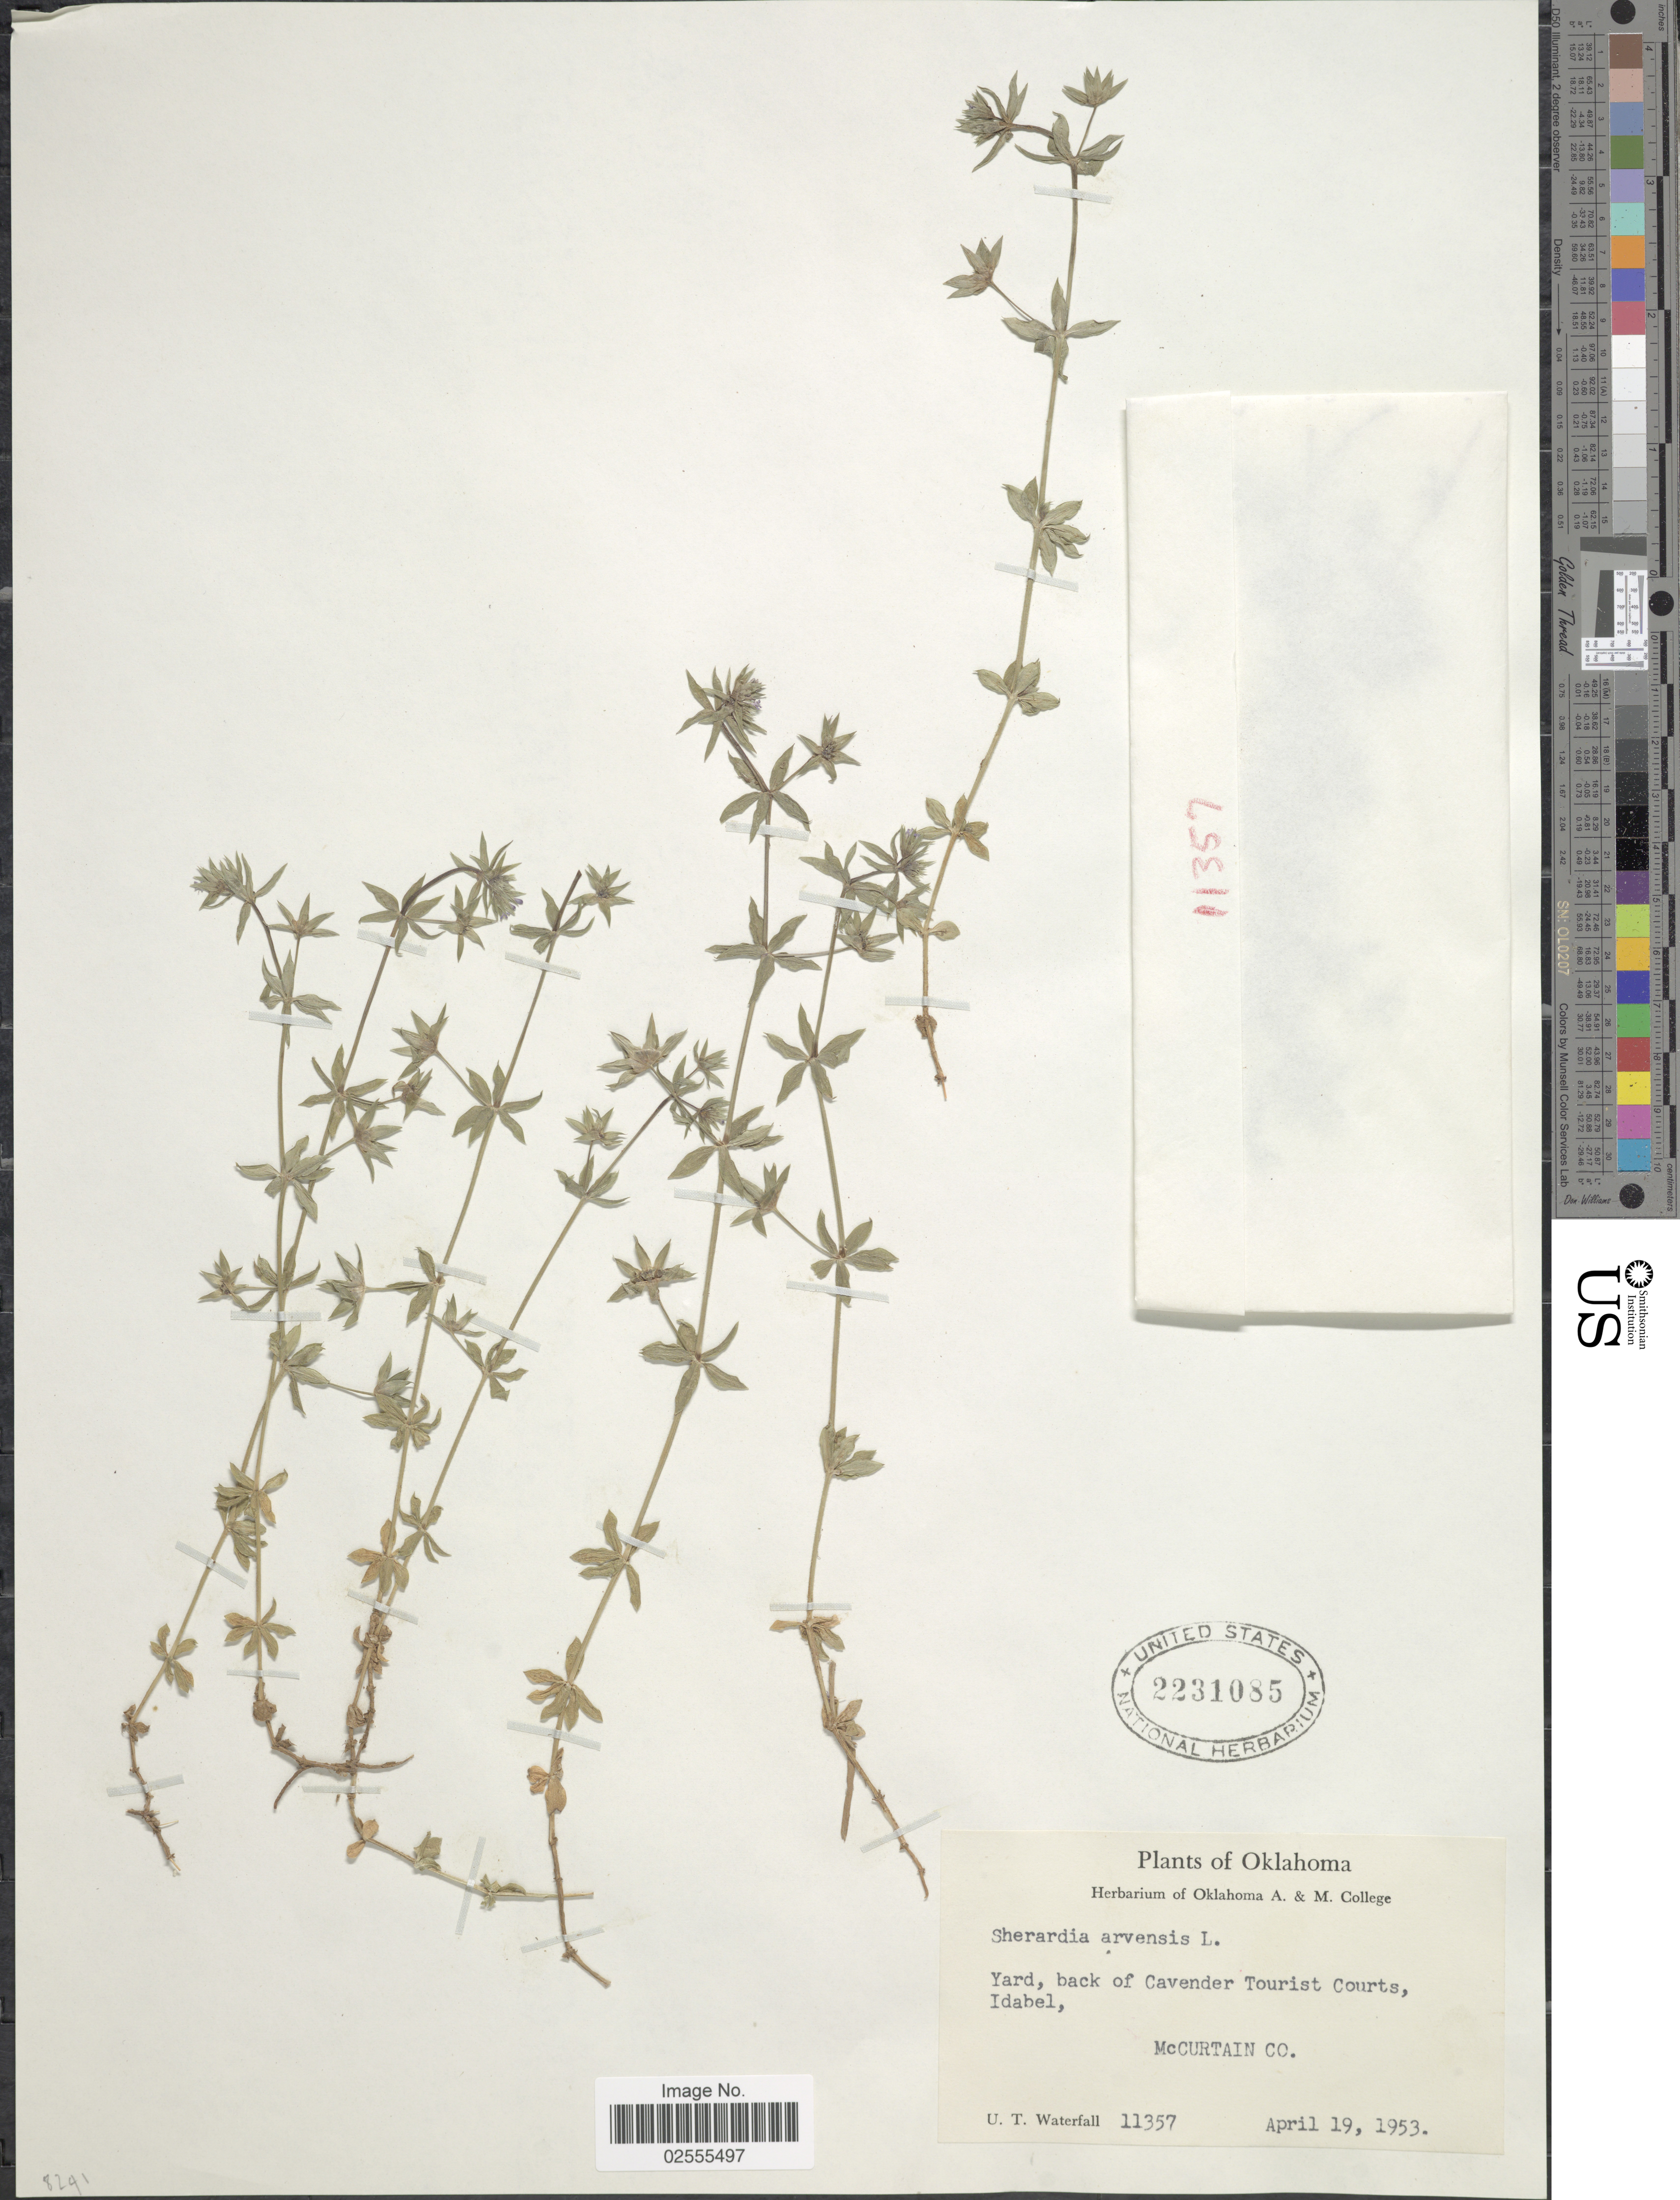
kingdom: Plantae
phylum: Tracheophyta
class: Magnoliopsida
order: Gentianales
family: Rubiaceae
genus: Sherardia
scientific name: Sherardia arvensis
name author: L.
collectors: U. T. Waterfall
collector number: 11357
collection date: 1953-04-19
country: United States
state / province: Oklahoma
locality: Yard, back of Cavender Tourist Courts, Idabel, McCurtain Co.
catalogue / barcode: US 2231085